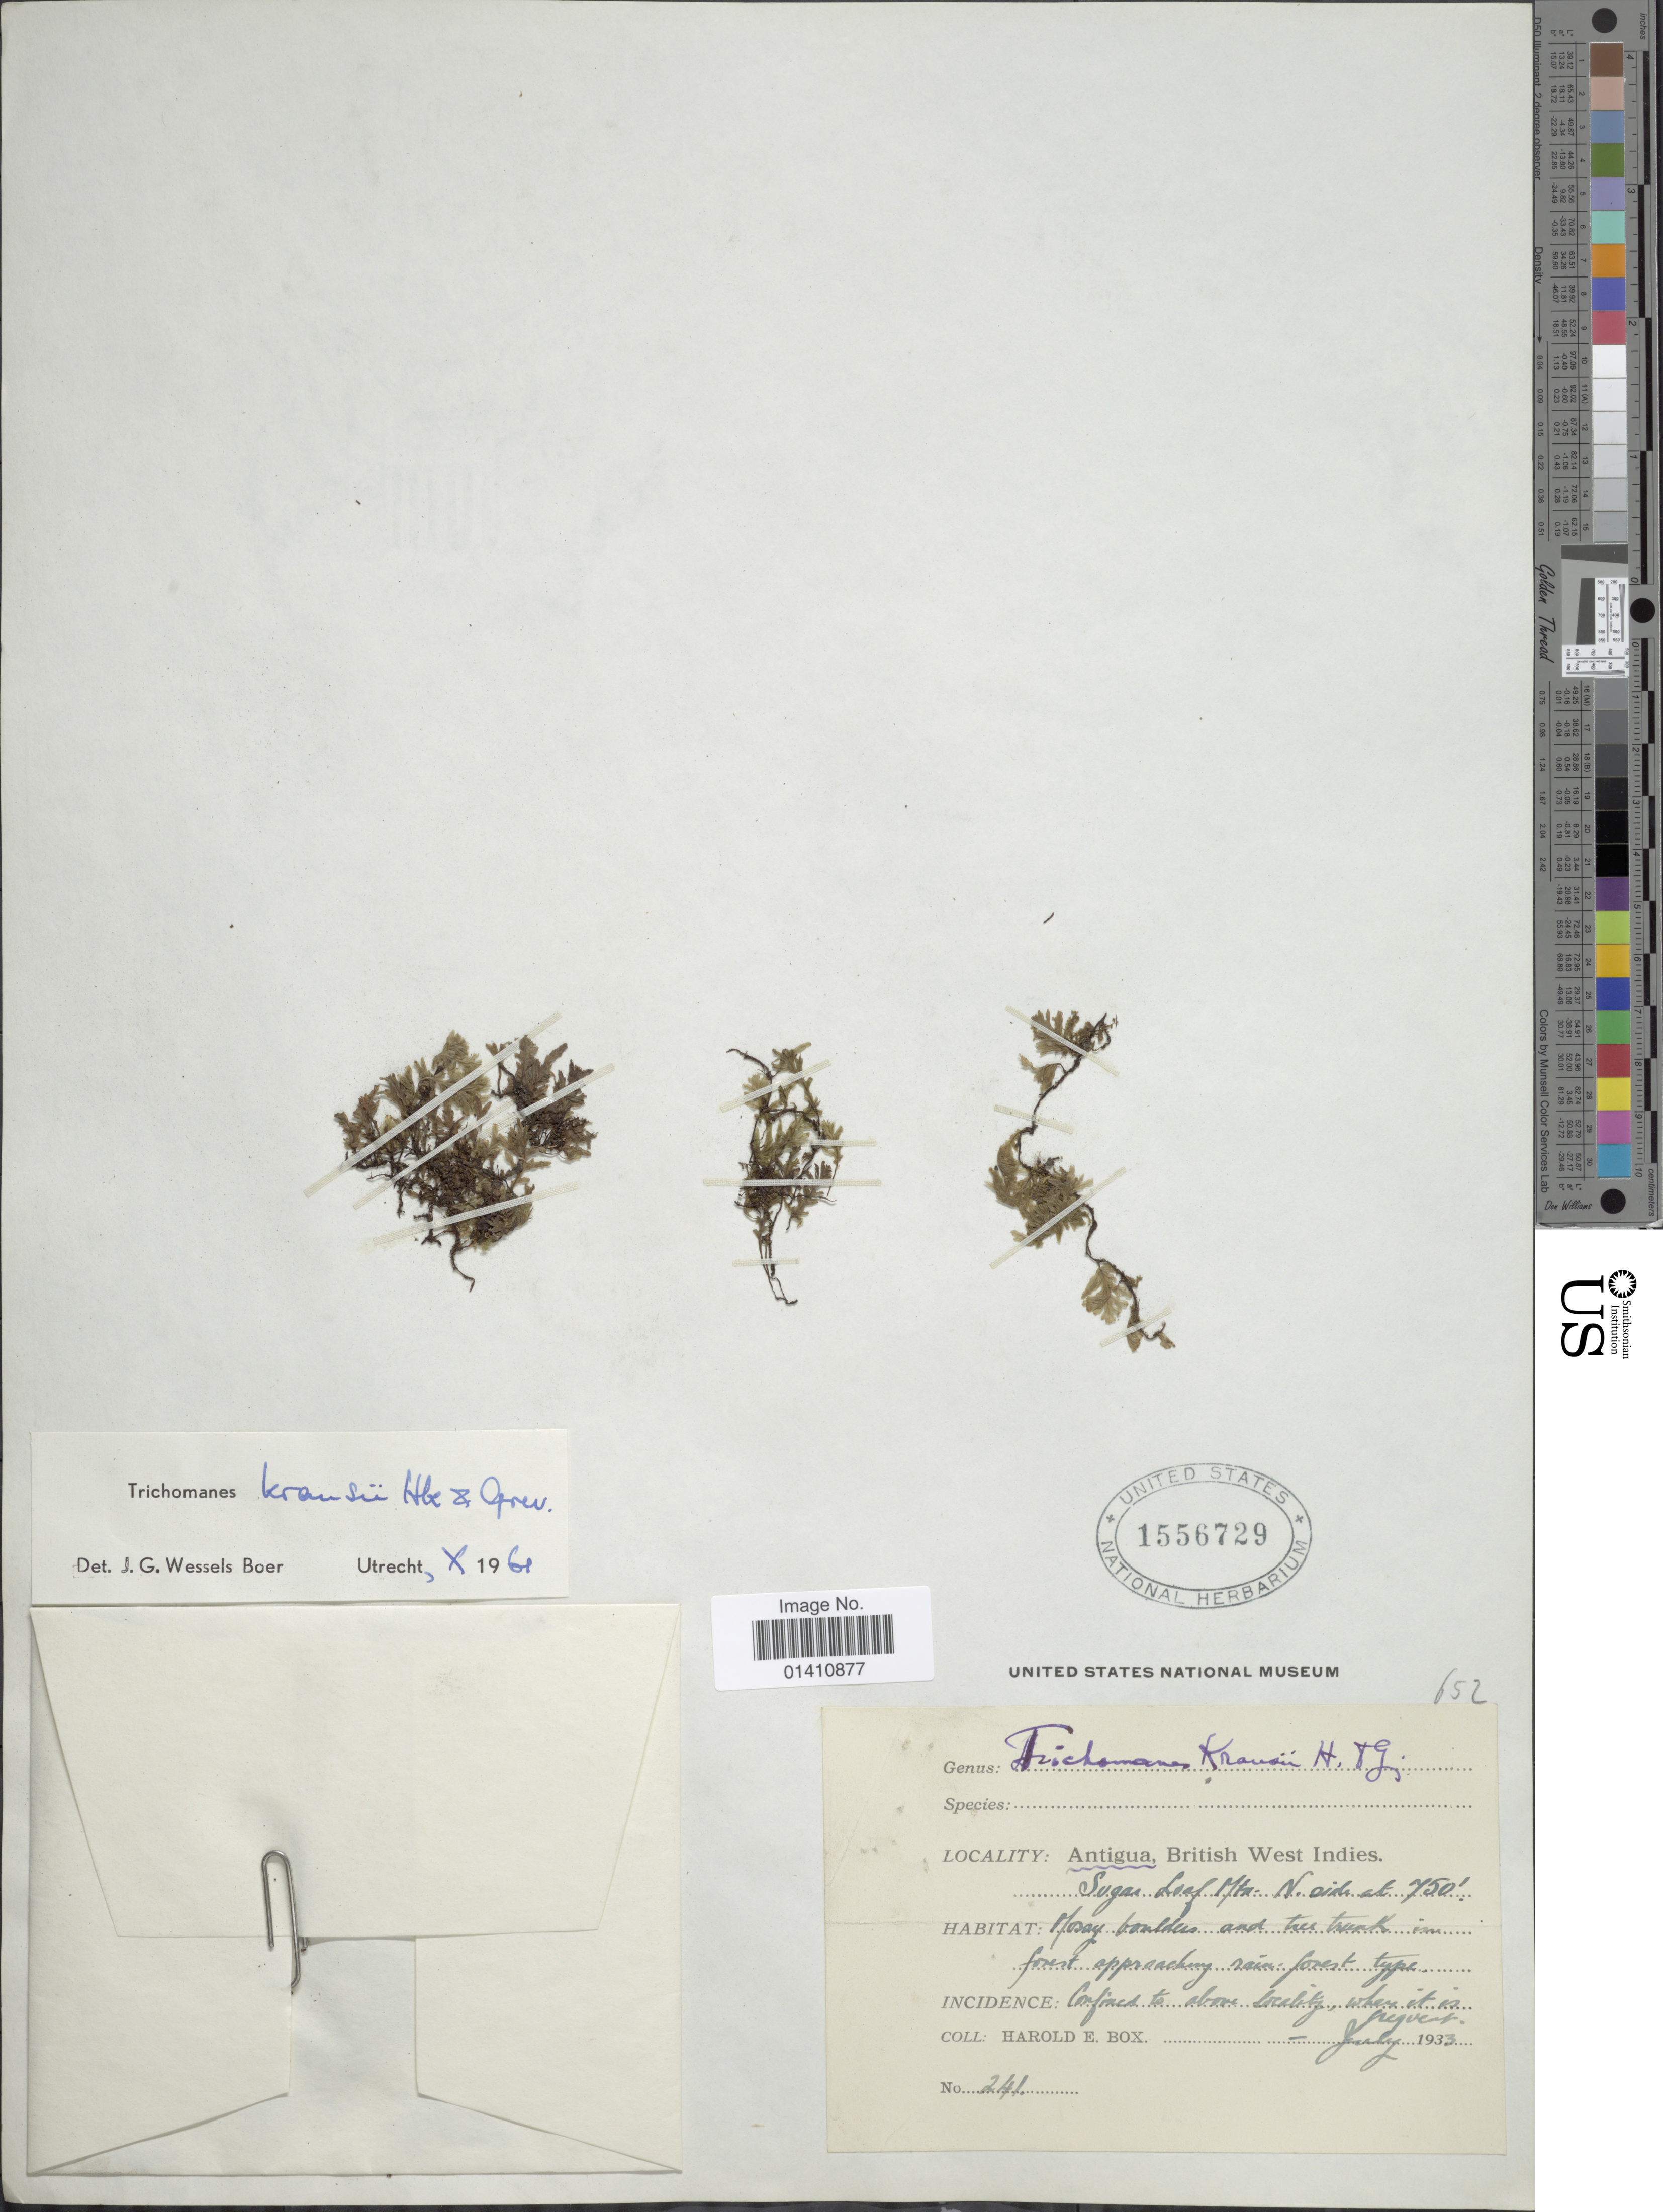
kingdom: Plantae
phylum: Tracheophyta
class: Polypodiopsida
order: Hymenophyllales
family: Hymenophyllaceae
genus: Didymoglossum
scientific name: Didymoglossum kraussii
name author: (Hook. & Grev.) C. Presl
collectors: H. E. Box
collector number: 241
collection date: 1933-07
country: Antigua and Barbuda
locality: Sugar Loaf Mts. N. side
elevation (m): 750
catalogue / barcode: US 1556729